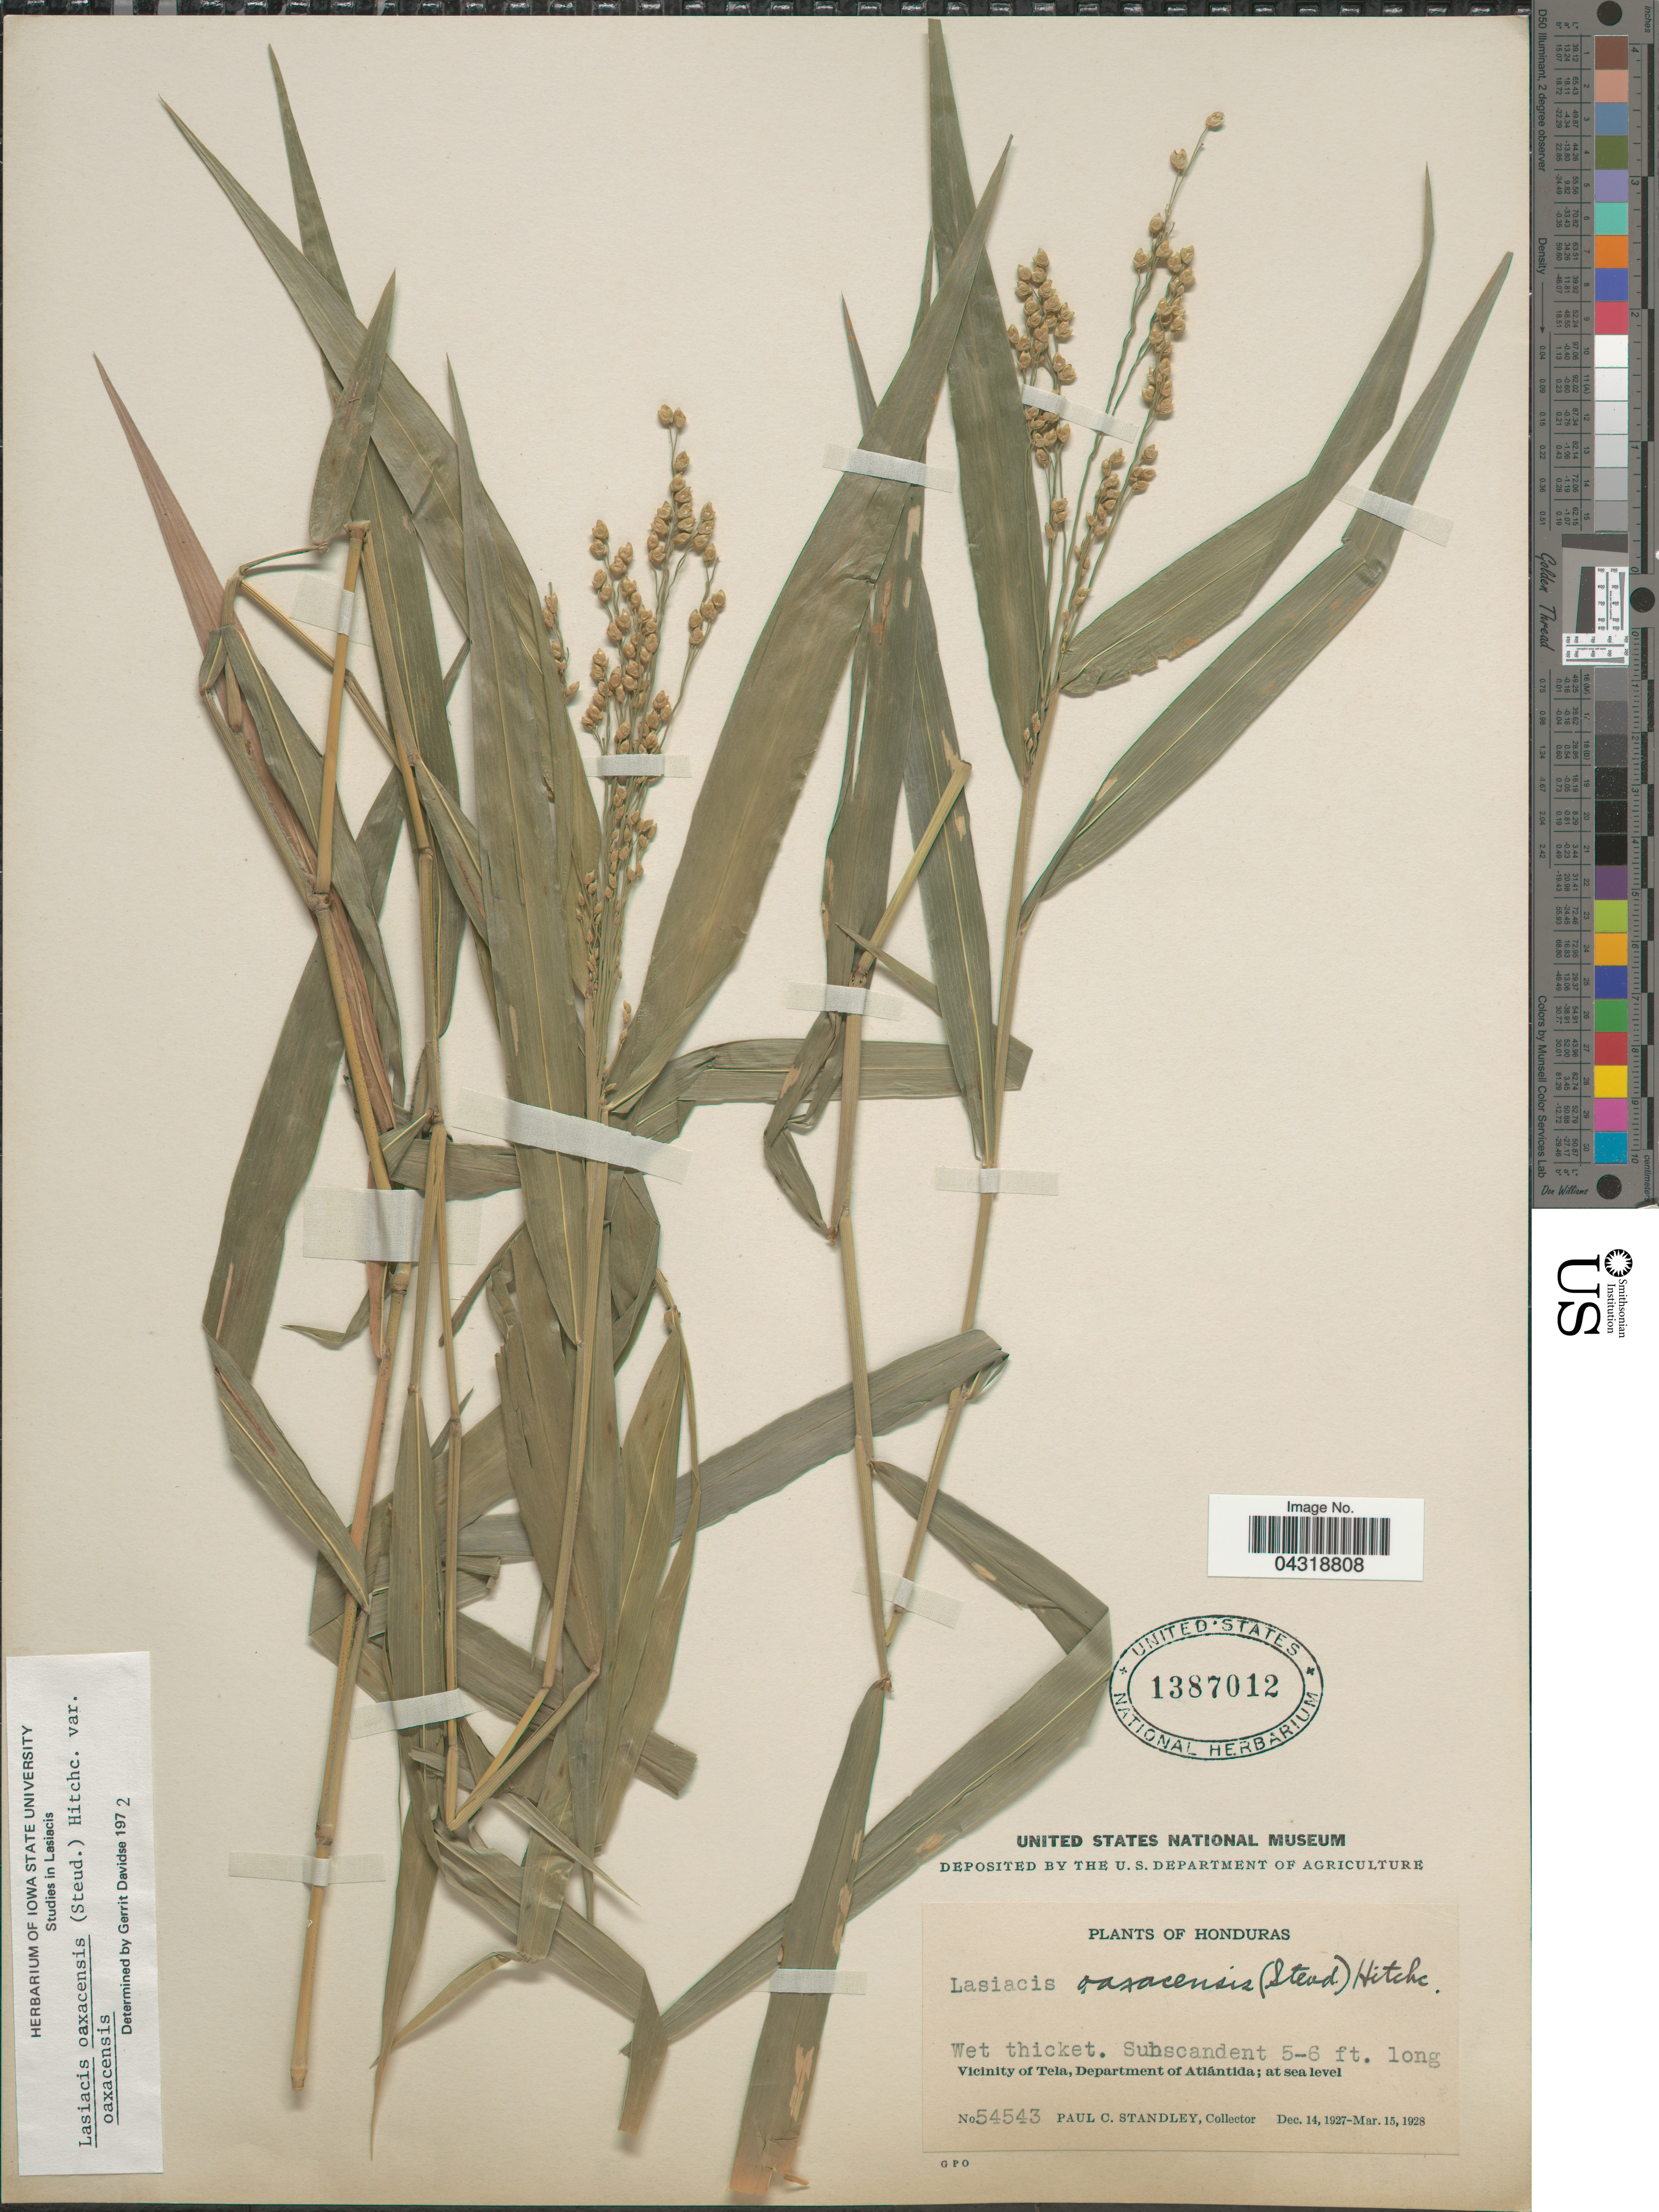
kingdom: Plantae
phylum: Tracheophyta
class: Liliopsida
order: Poales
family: Poaceae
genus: Lasiacis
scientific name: Lasiacis oaxacensis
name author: (Steud.) Hitchc.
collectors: P. C. Standley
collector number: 54543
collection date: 1927-12-14/1928-03-15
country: Honduras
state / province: Atlantida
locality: Vicinity of Tela, Department of Atlántida.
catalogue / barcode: US 1387012